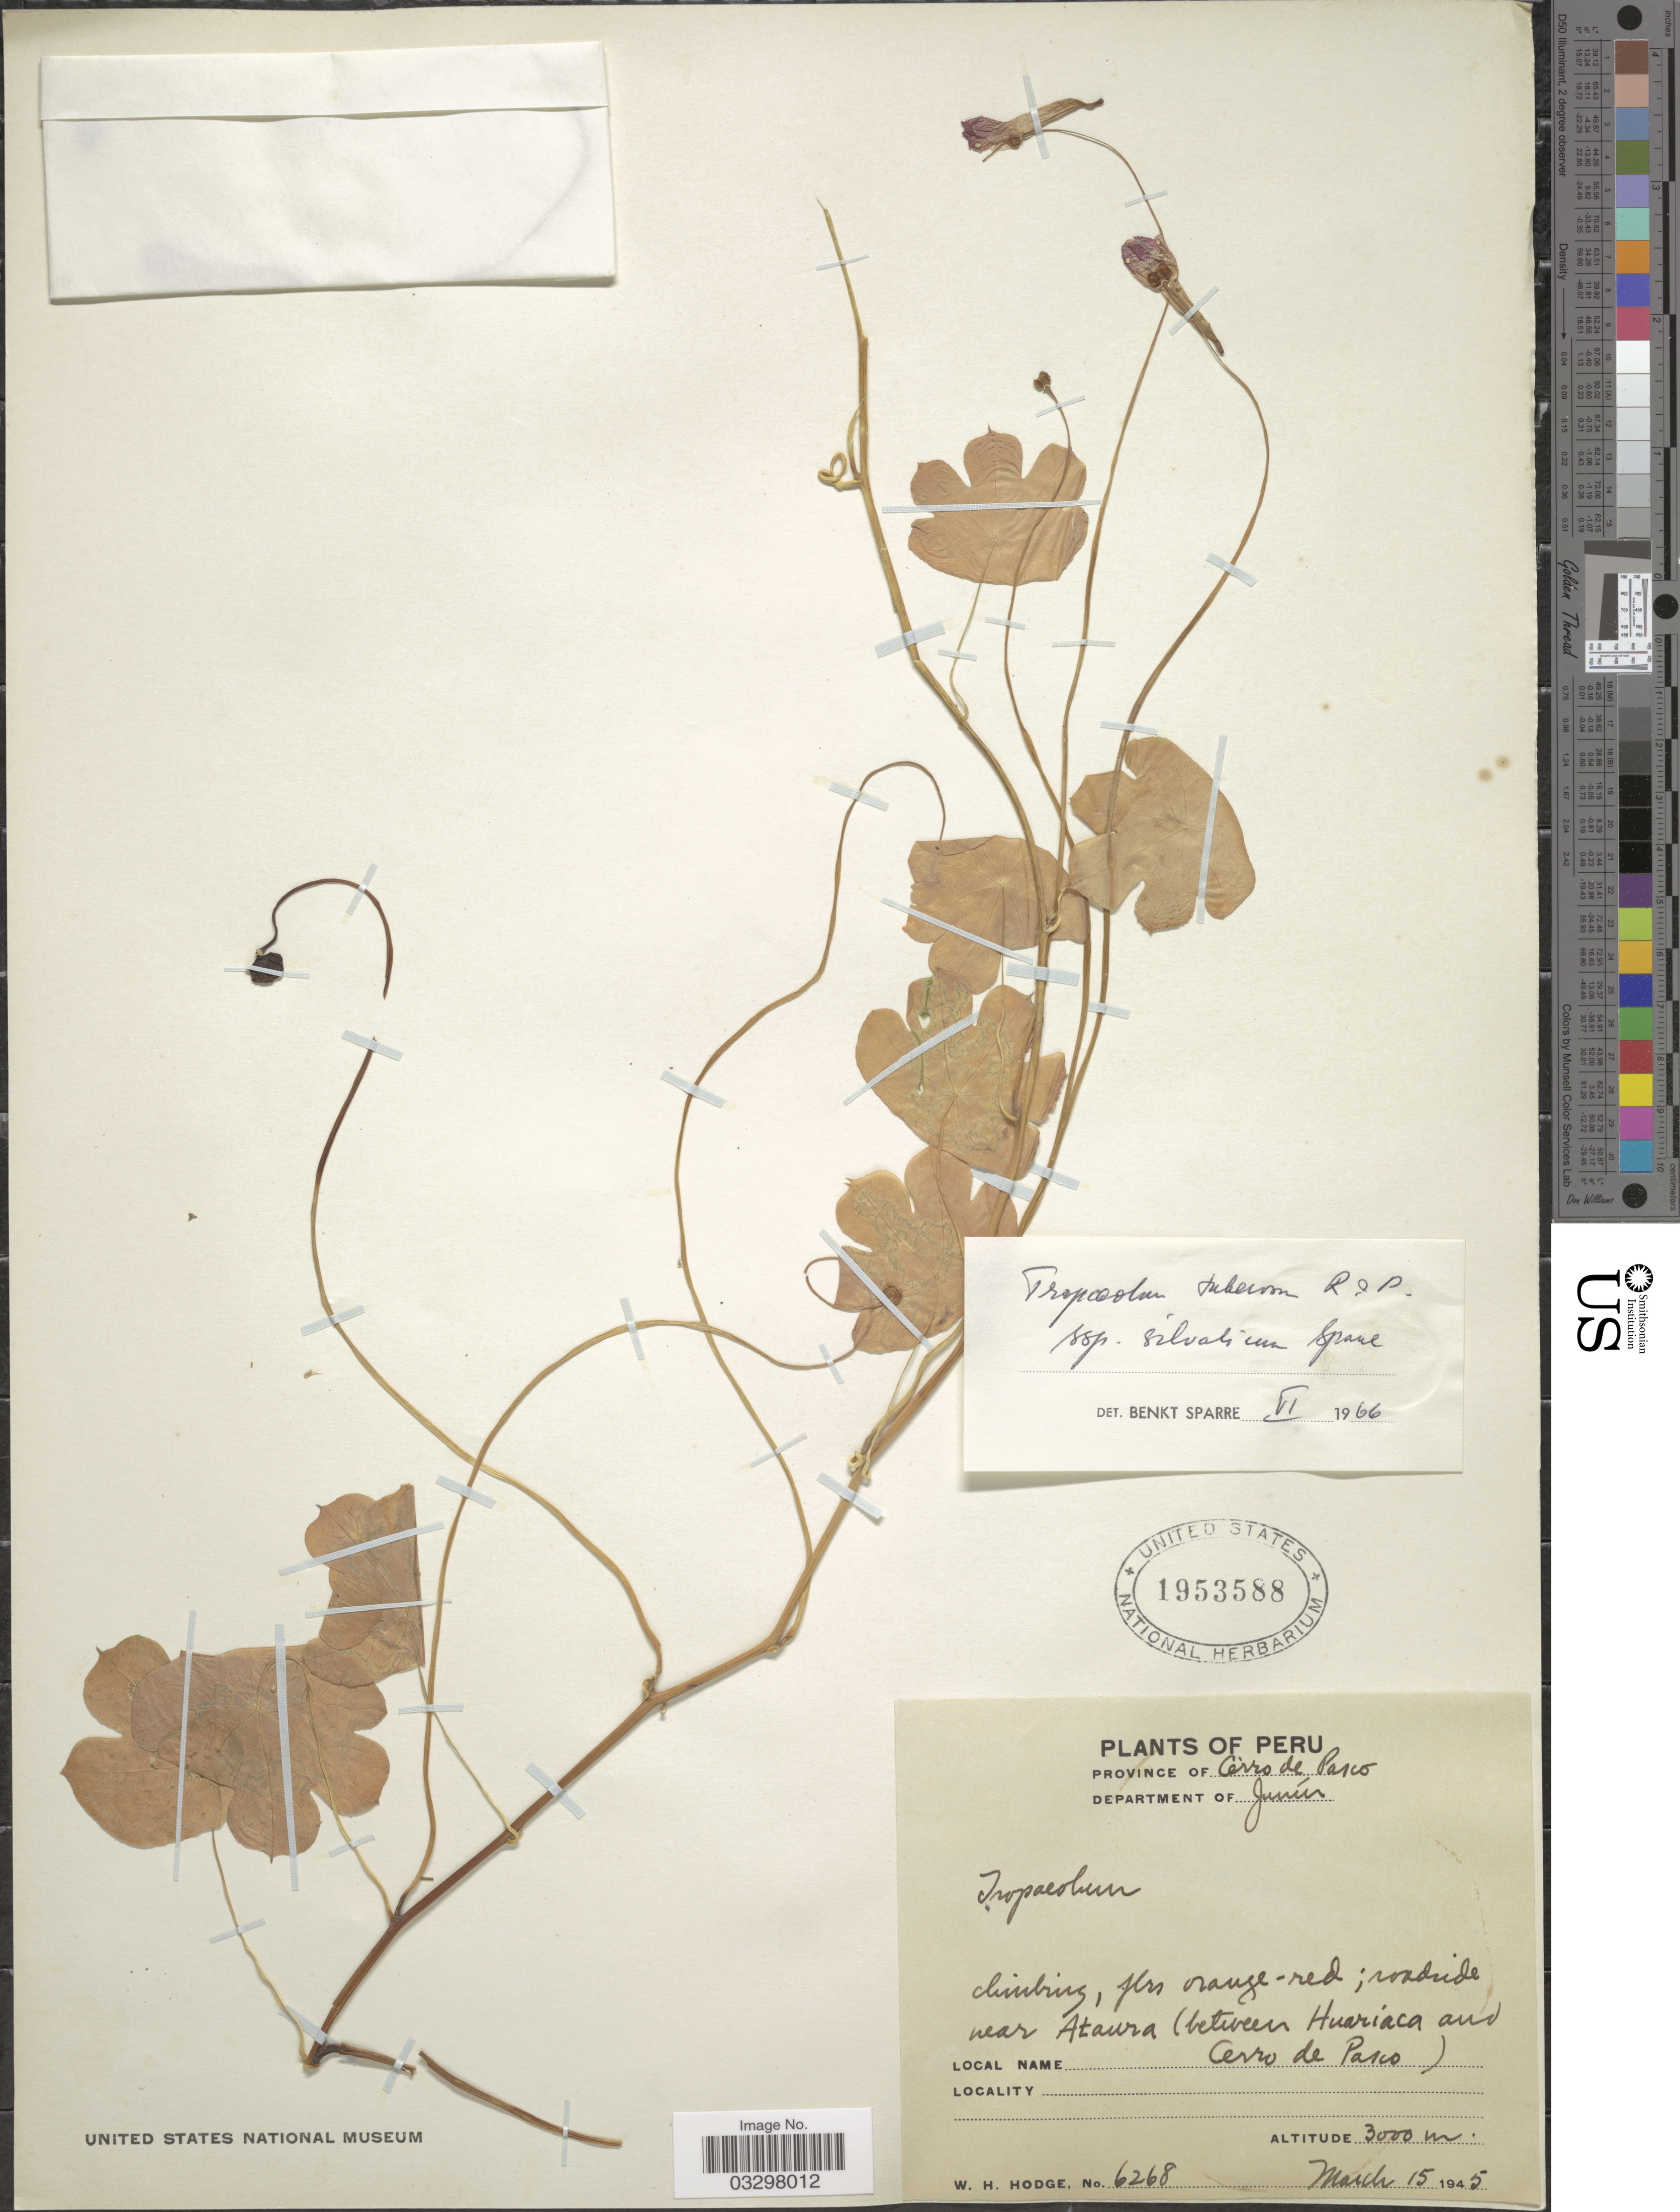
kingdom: Plantae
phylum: Tracheophyta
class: Magnoliopsida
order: Brassicales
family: Tropaeolaceae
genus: Tropaeolum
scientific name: Tropaeolum tuberosum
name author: Ruiz & Pav.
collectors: W. Hodge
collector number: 6268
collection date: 1945-03-15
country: Peru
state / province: Junín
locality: Province of Cèrro de Pasco, Department of Junín, roadside near Ataura (between Huariaca and Cerro de Pasco).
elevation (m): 3000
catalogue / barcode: US 1953588